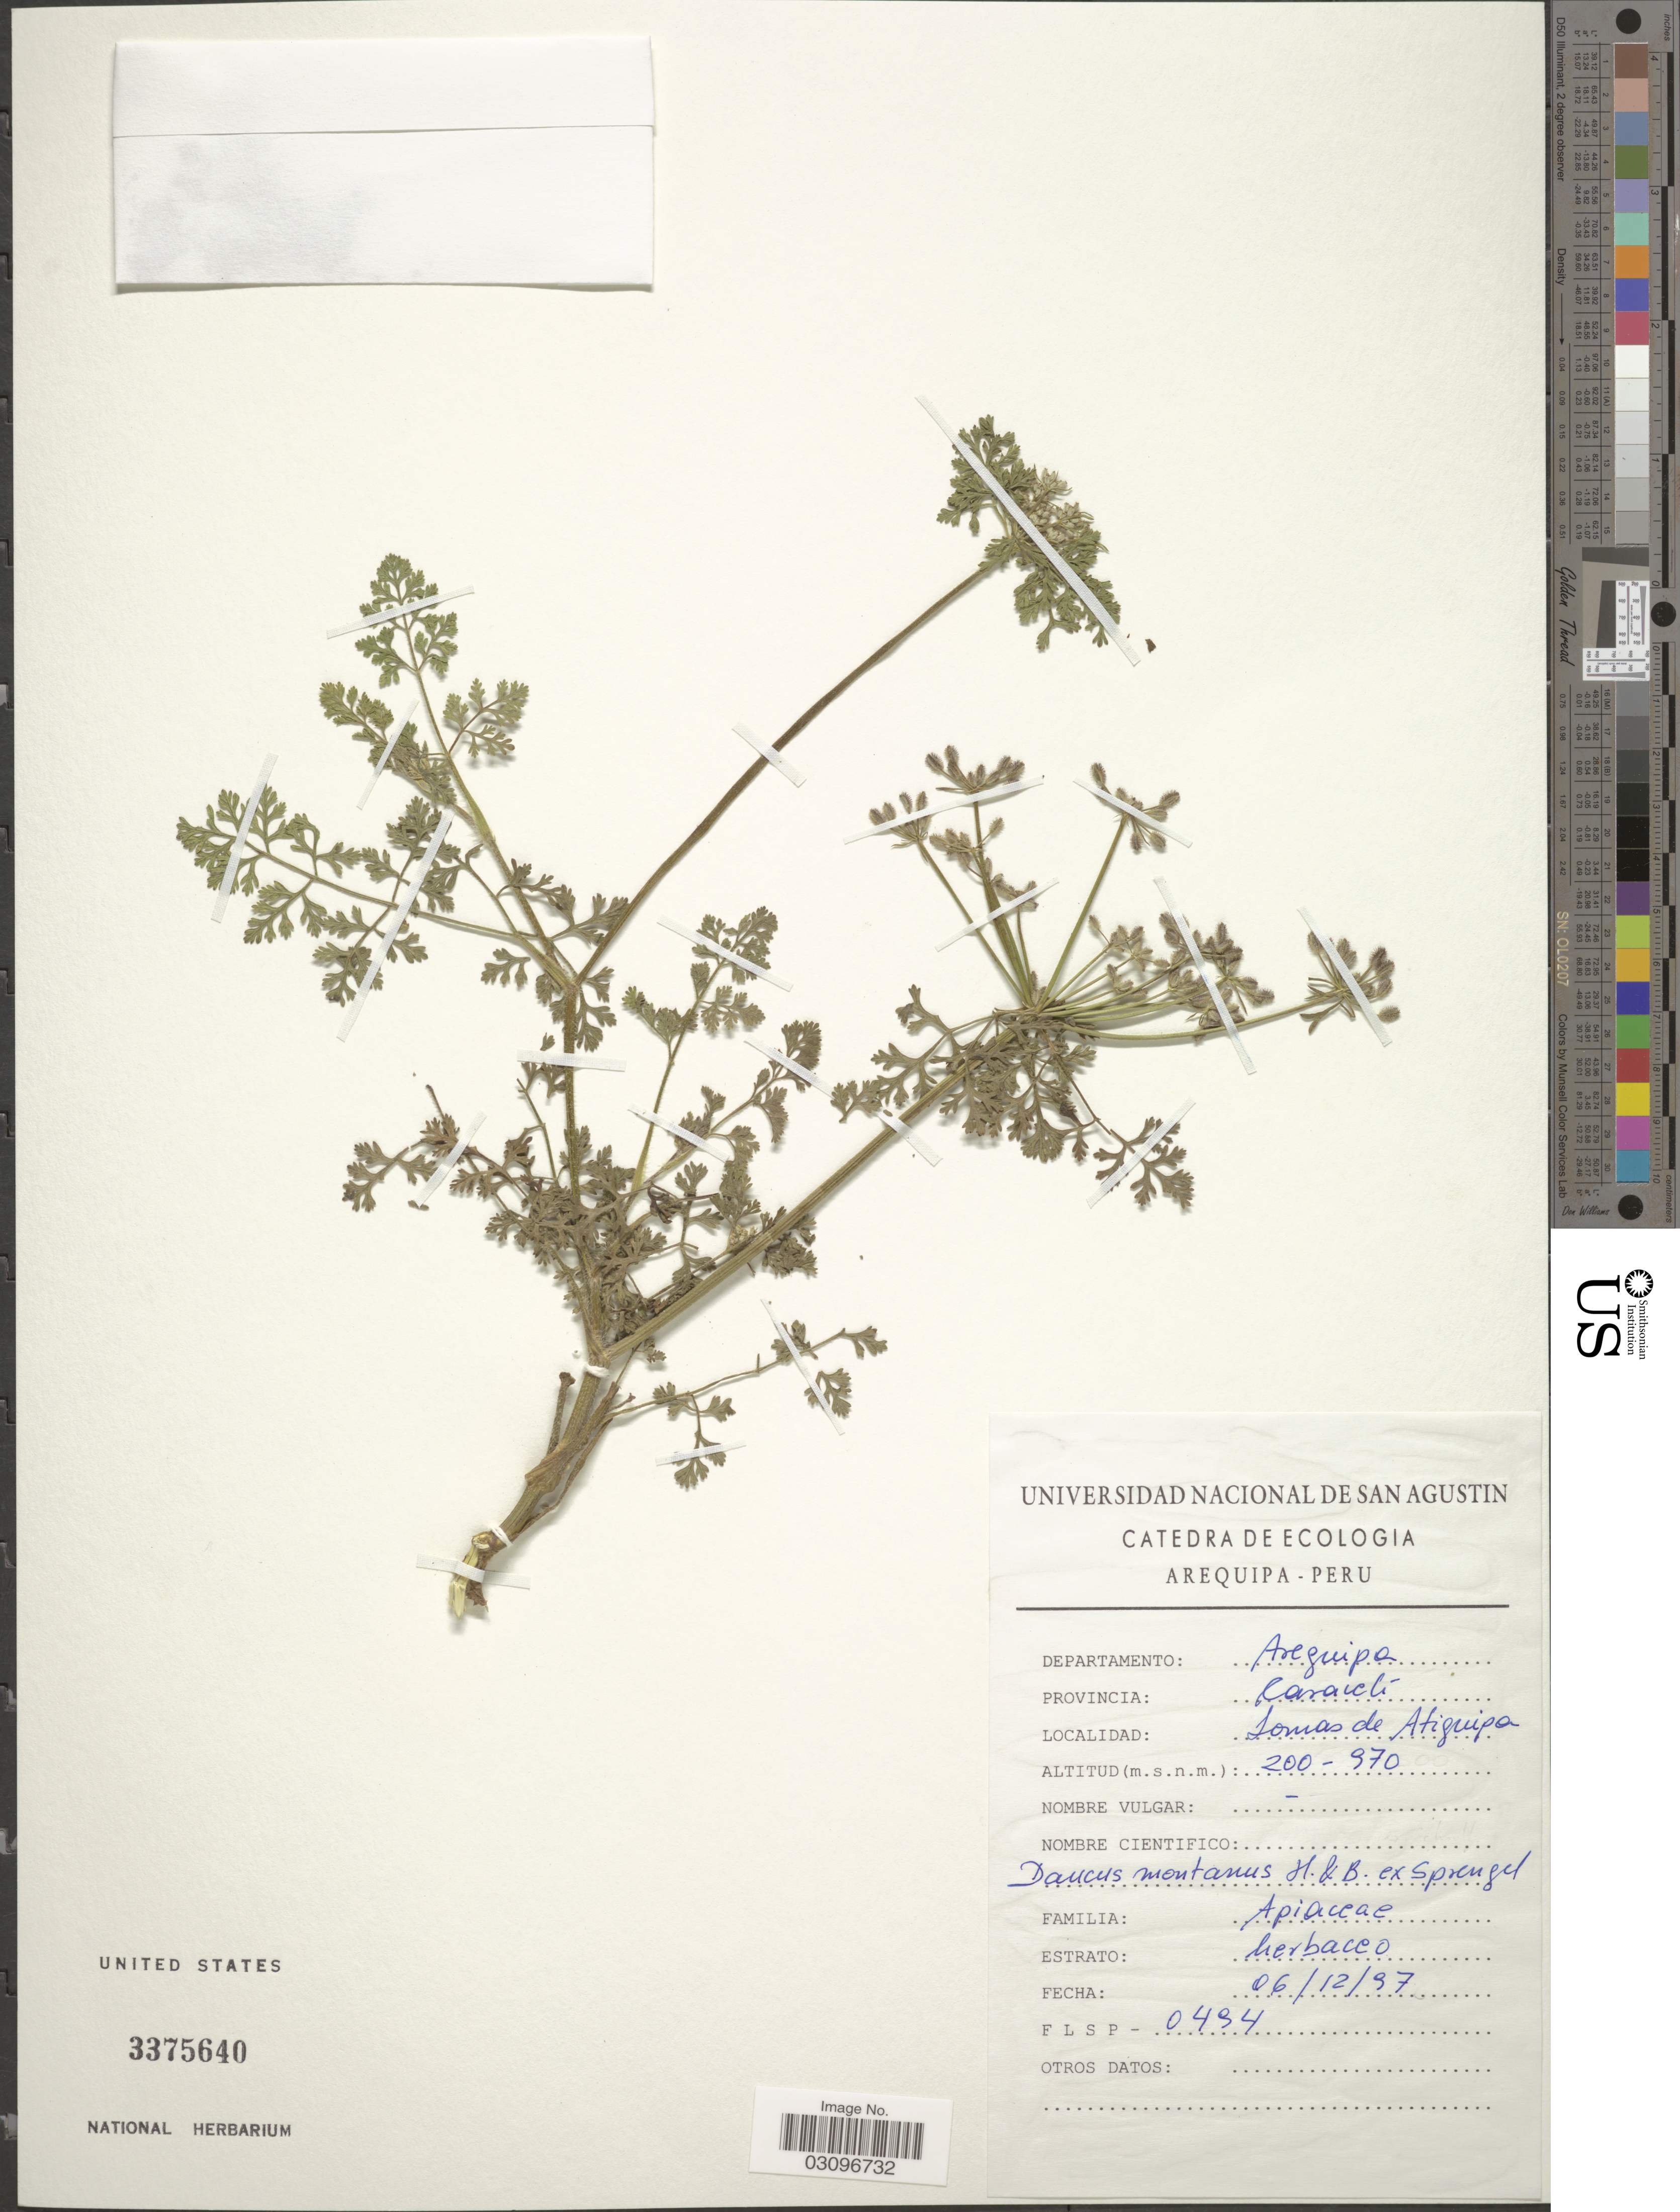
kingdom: Plantae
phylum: Tracheophyta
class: Magnoliopsida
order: Apiales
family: Apiaceae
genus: Daucus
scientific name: Daucus montanus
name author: Humb. & Bonpl. ex Spreng.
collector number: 0434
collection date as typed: Transcribed d/m/y: 6/12/97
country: Peru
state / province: Arequipa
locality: Departamento: Arequipa. Caraveli. Lomas de Atiquipa.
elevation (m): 200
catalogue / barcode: US 3375640